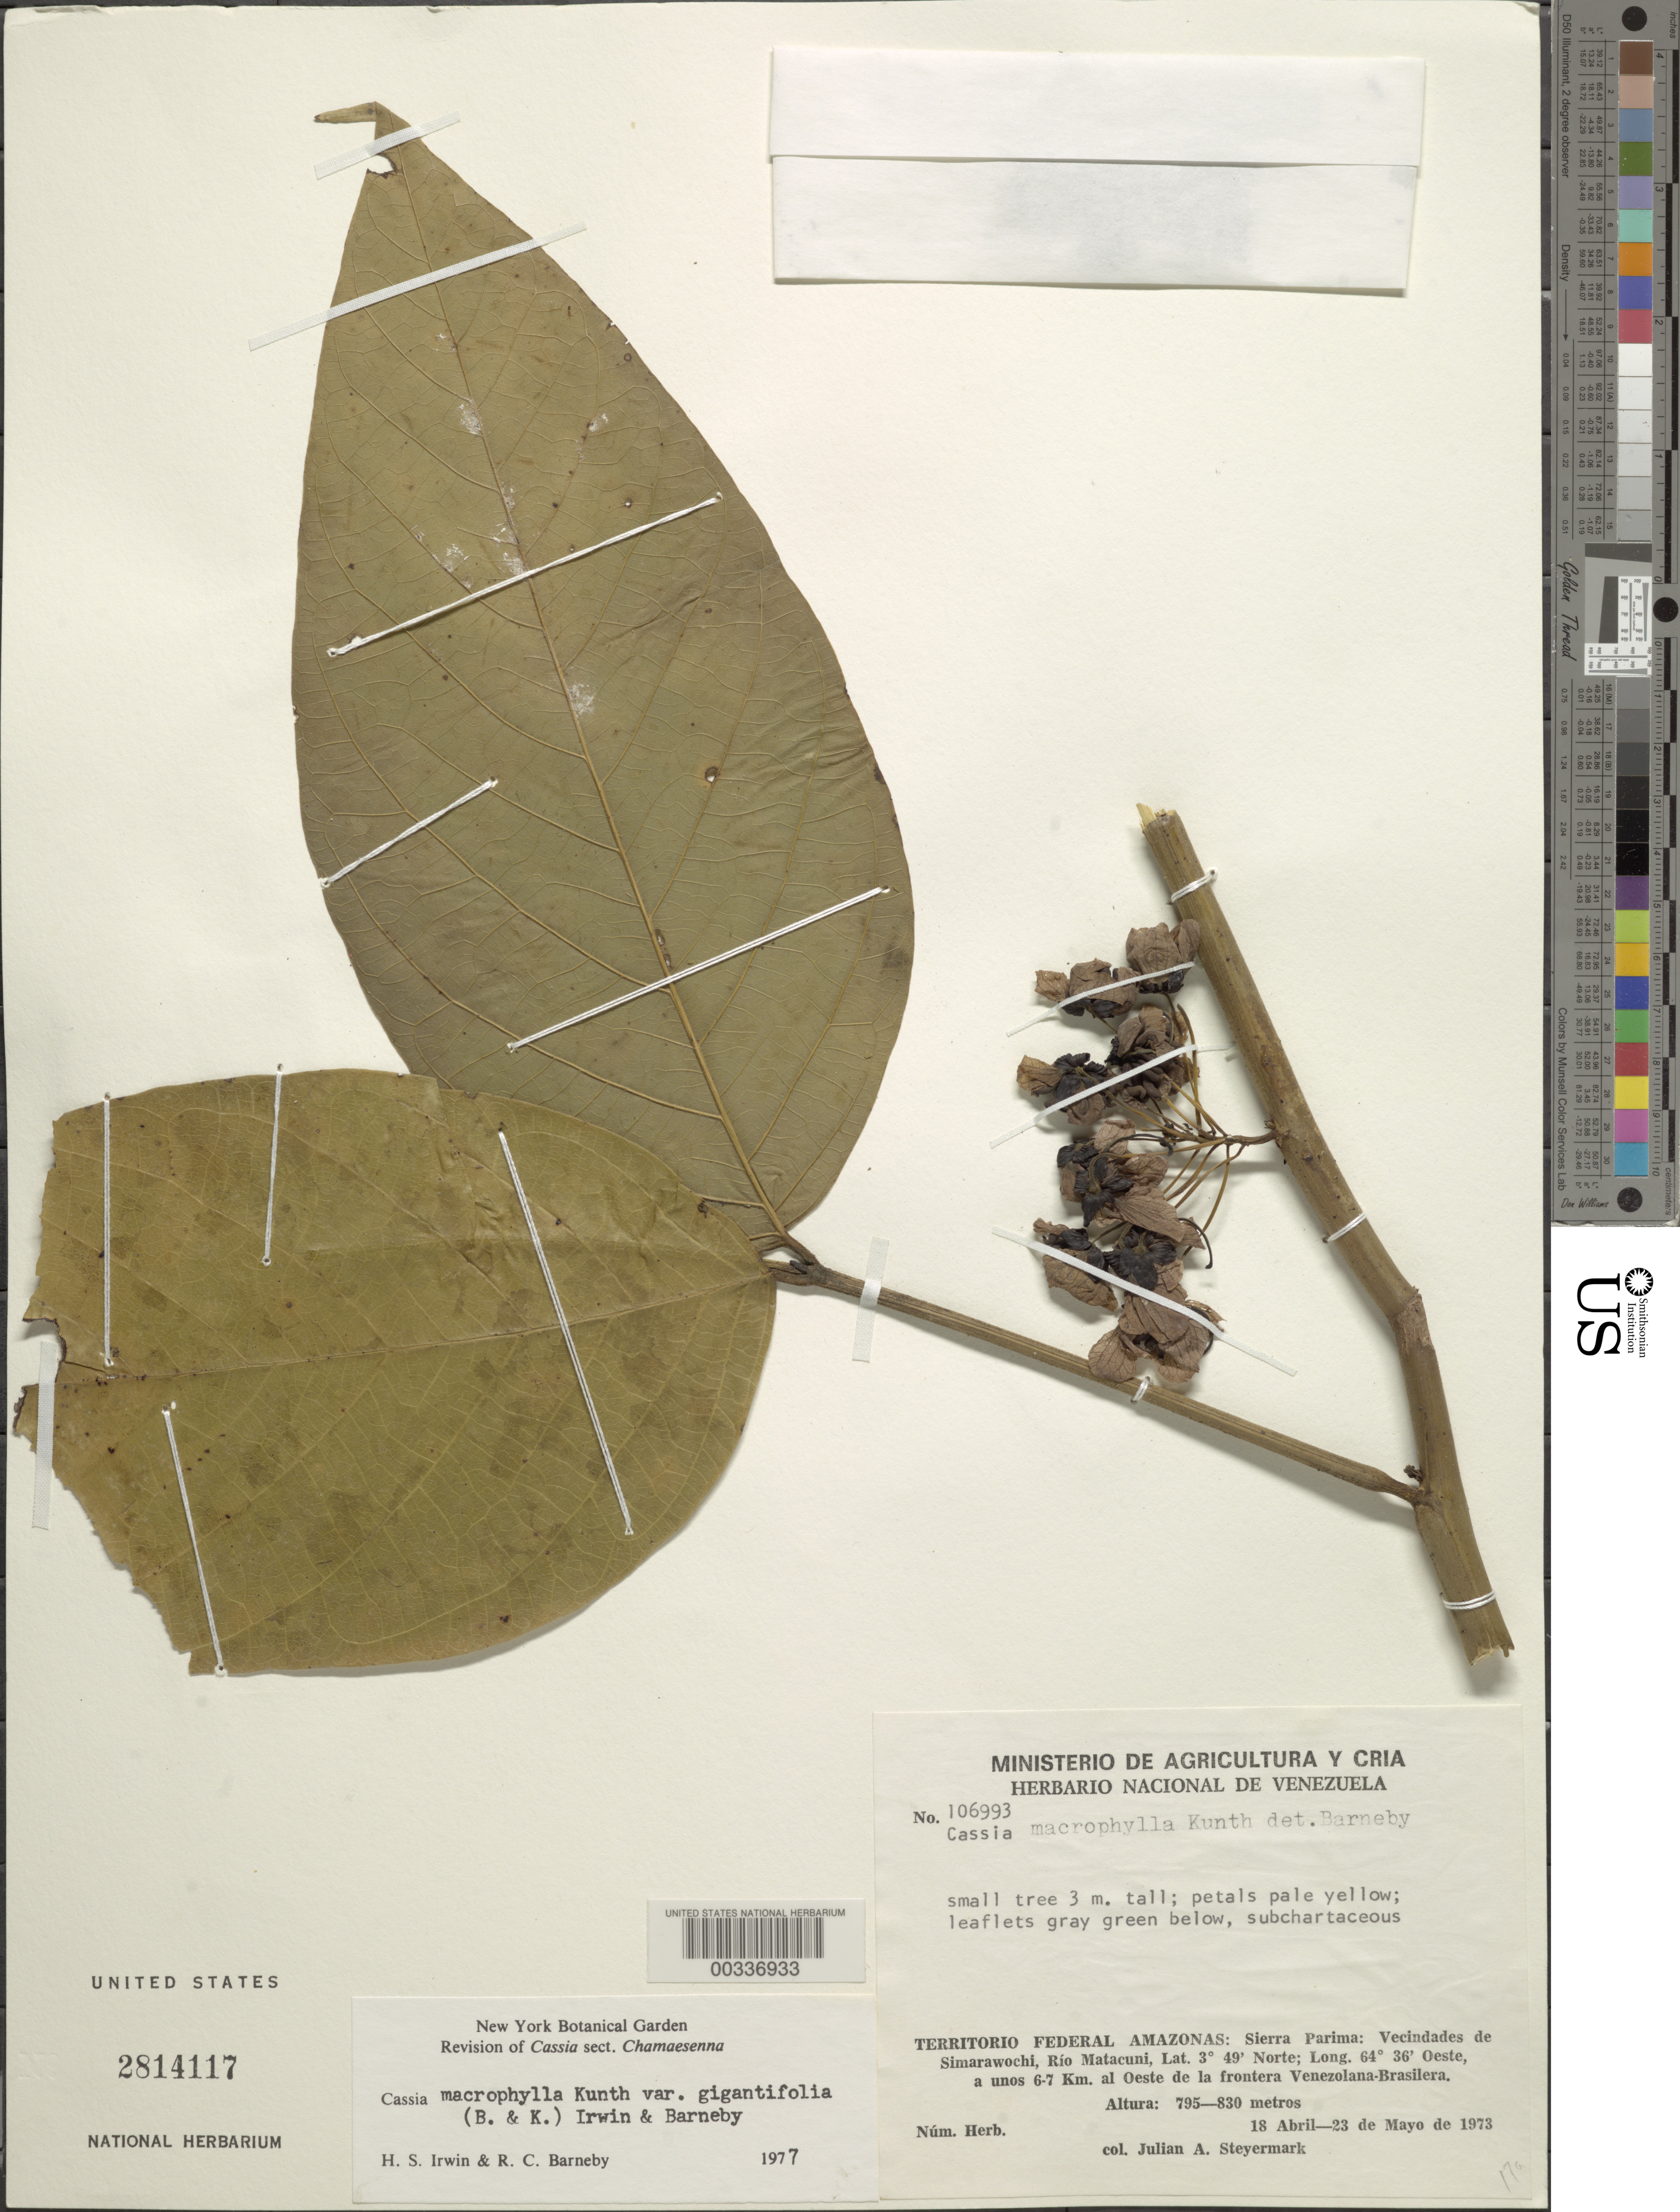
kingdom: Plantae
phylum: Tracheophyta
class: Magnoliopsida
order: Fabales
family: Fabaceae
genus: Senna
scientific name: Senna macrophylla var. gigantifolia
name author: (Britton & Killip) H.S. Irwin & Barneby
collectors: J. Steyermark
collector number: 106993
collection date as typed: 18 Apr 1973 to 23 May 1973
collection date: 1973-04-18/1973-05-23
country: Venezuela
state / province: Amazonas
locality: Sierra Parima; vicinity of Simarawochi, Rio Matacuni; E, 6-7 km E of the Venezuela-Brazil border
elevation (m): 795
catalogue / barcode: US 2814117